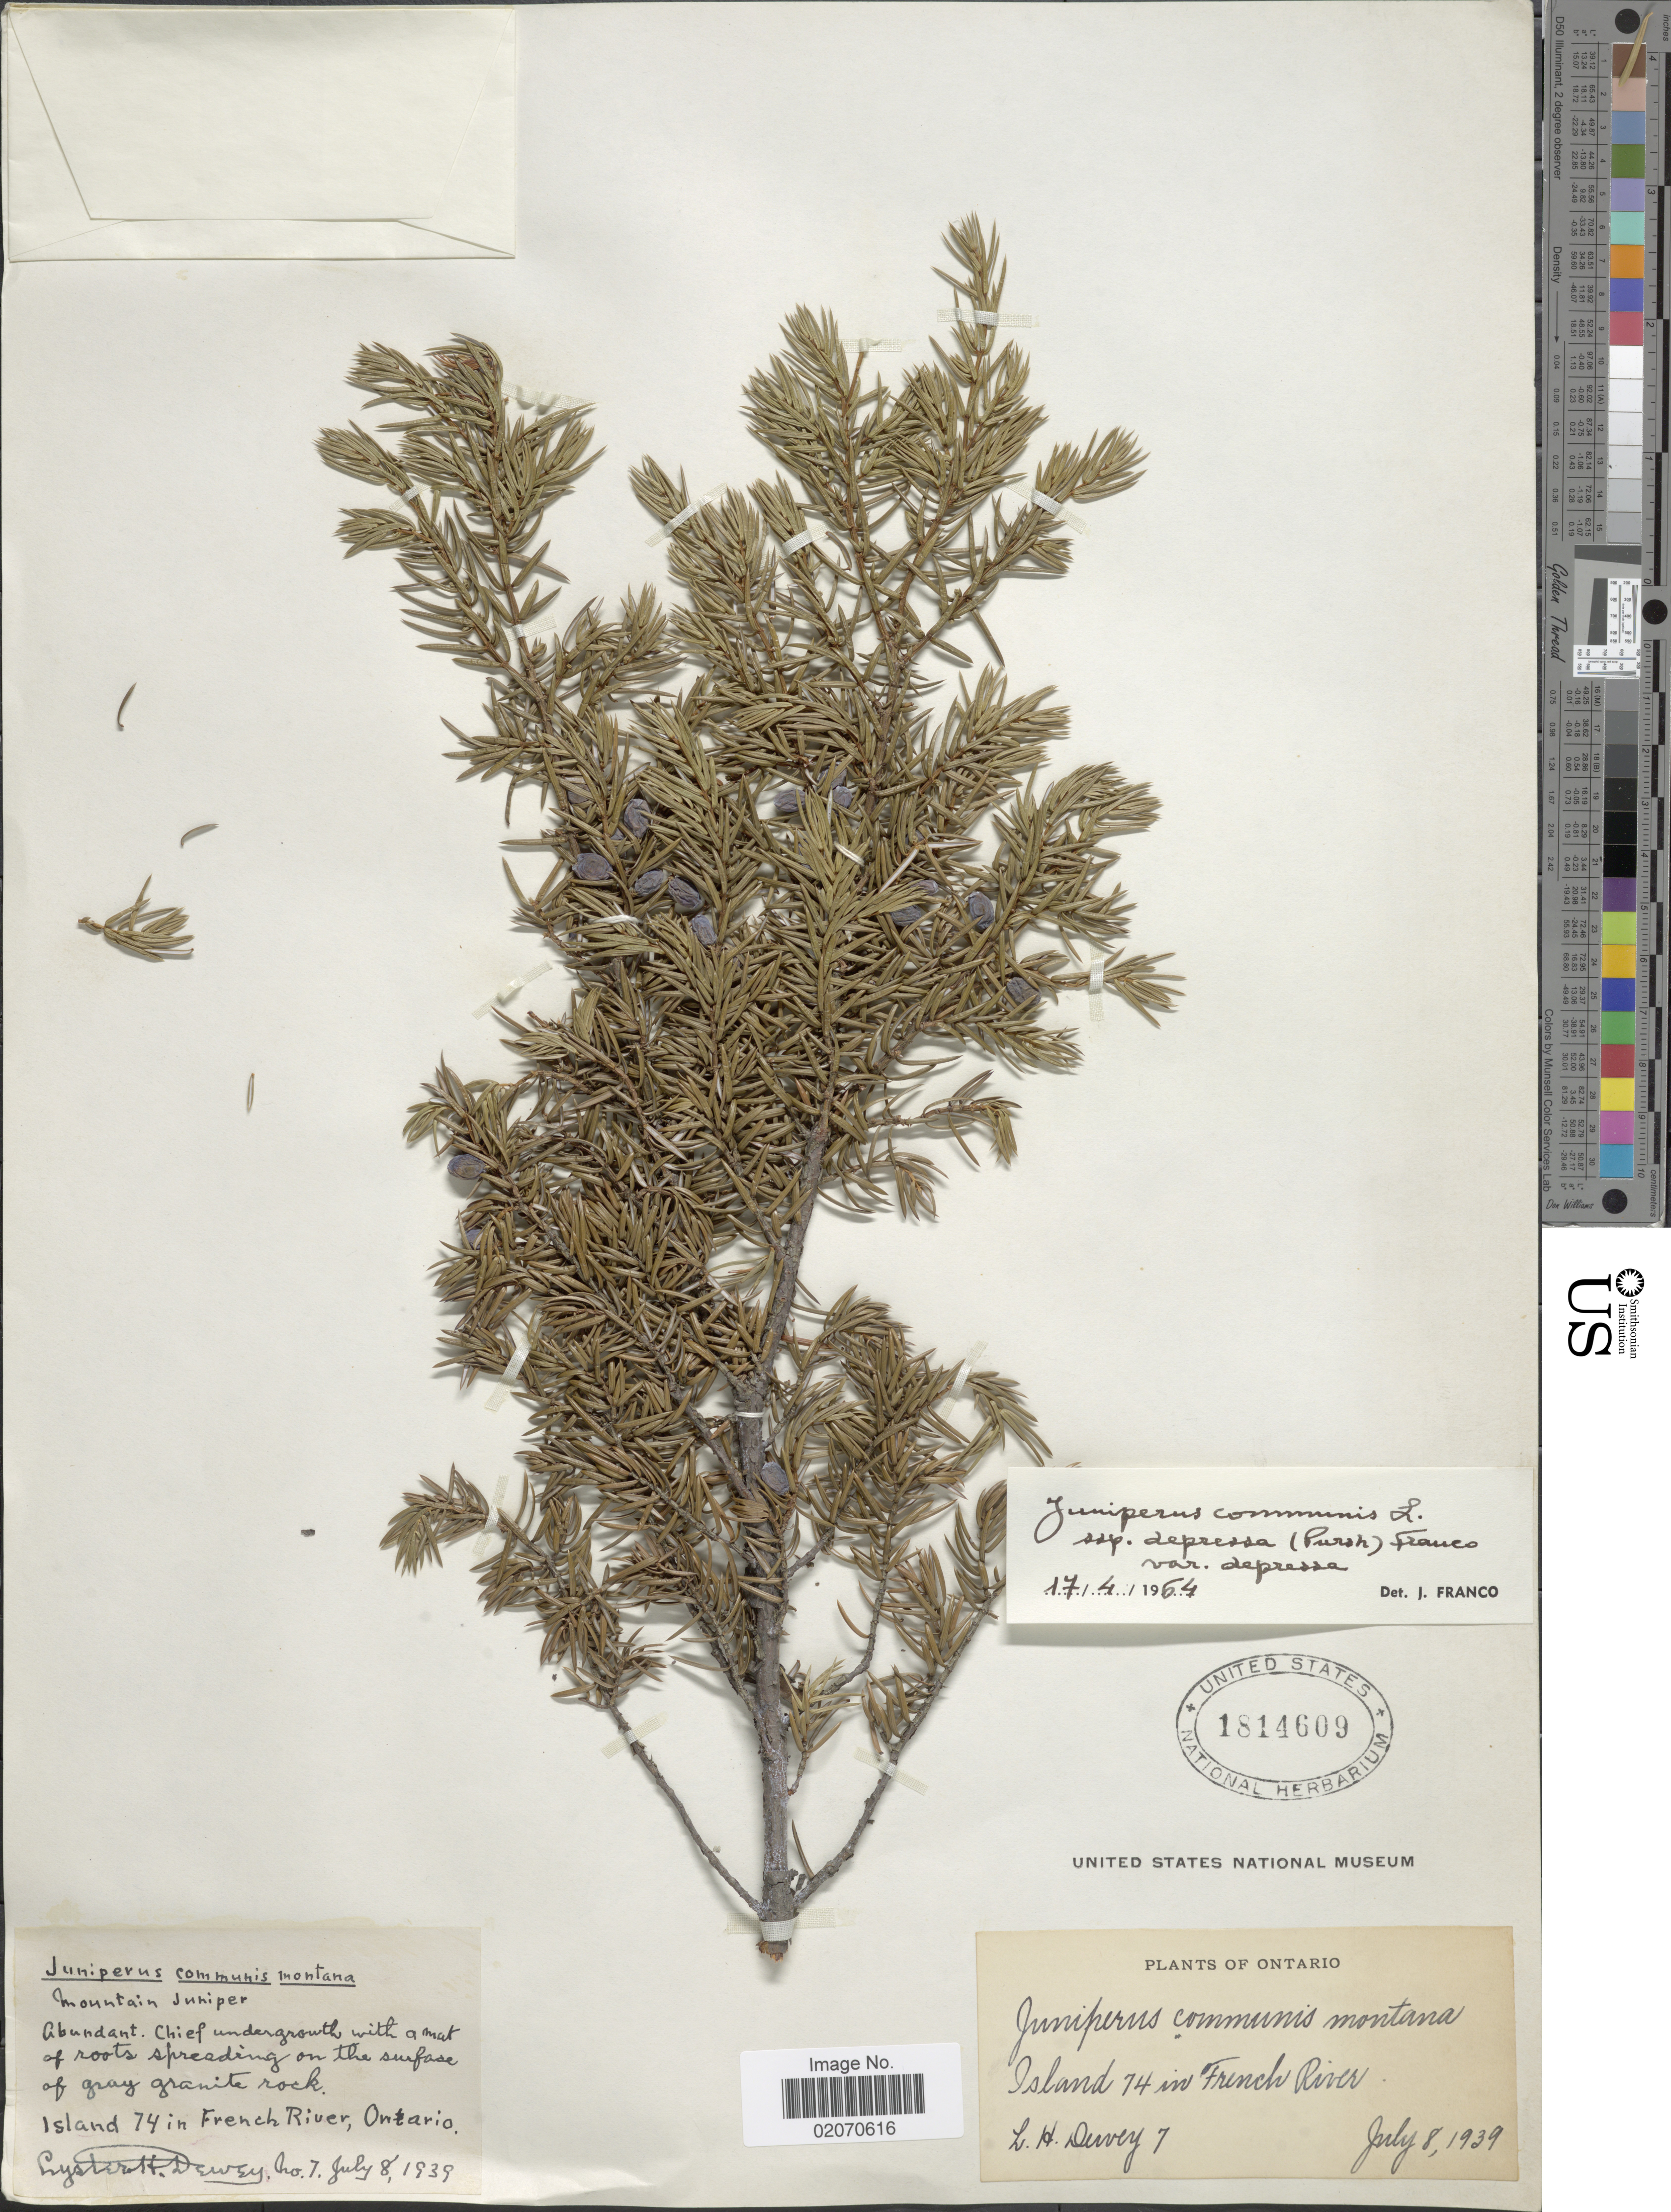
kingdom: Plantae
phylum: Tracheophyta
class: Pinopsida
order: Pinales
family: Cupressaceae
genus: Juniperus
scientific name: Juniperus communis var. depressa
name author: Pursh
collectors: L. H. Dewey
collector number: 7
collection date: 1939-07-08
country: Canada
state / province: Ontario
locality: Island 74 in French River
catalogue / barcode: US 1814609